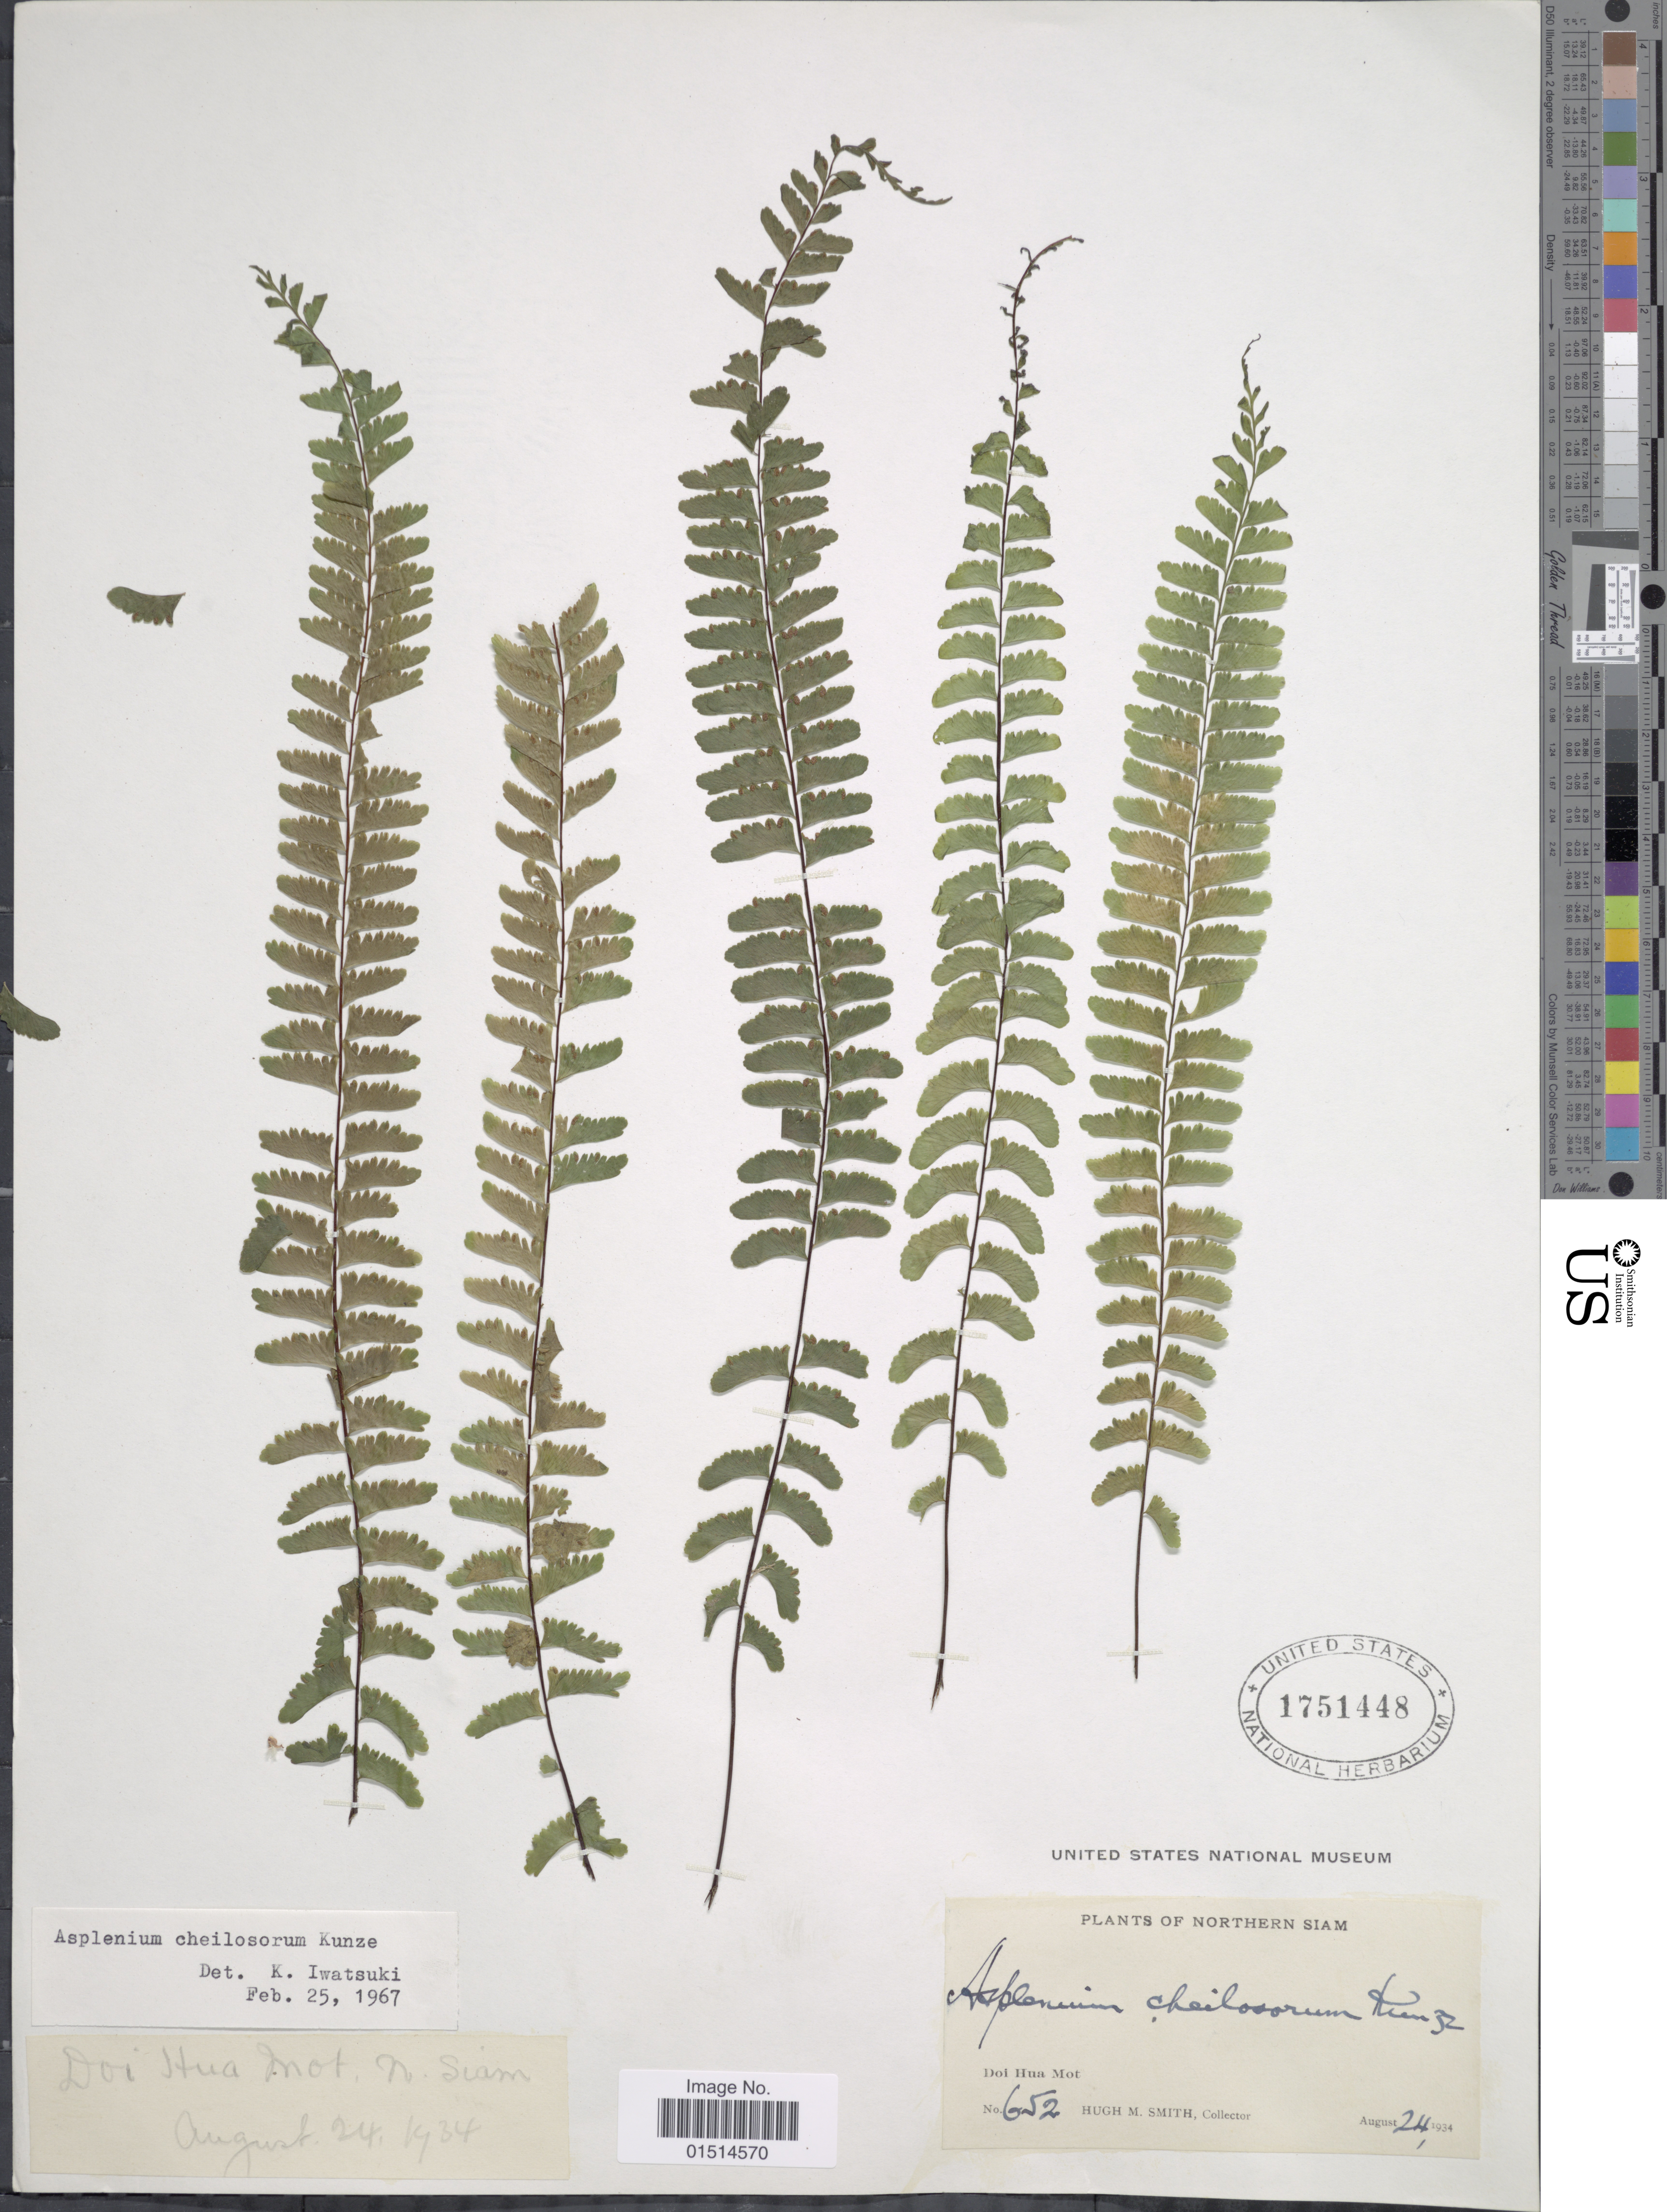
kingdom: Plantae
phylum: Tracheophyta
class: Polypodiopsida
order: Polypodiales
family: Aspleniaceae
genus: Asplenium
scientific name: Asplenium cheilosorum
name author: Kunze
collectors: H. M. Smith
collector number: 652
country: Thailand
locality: Northern Siam, Doi Hua Mot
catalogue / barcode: US 1751448